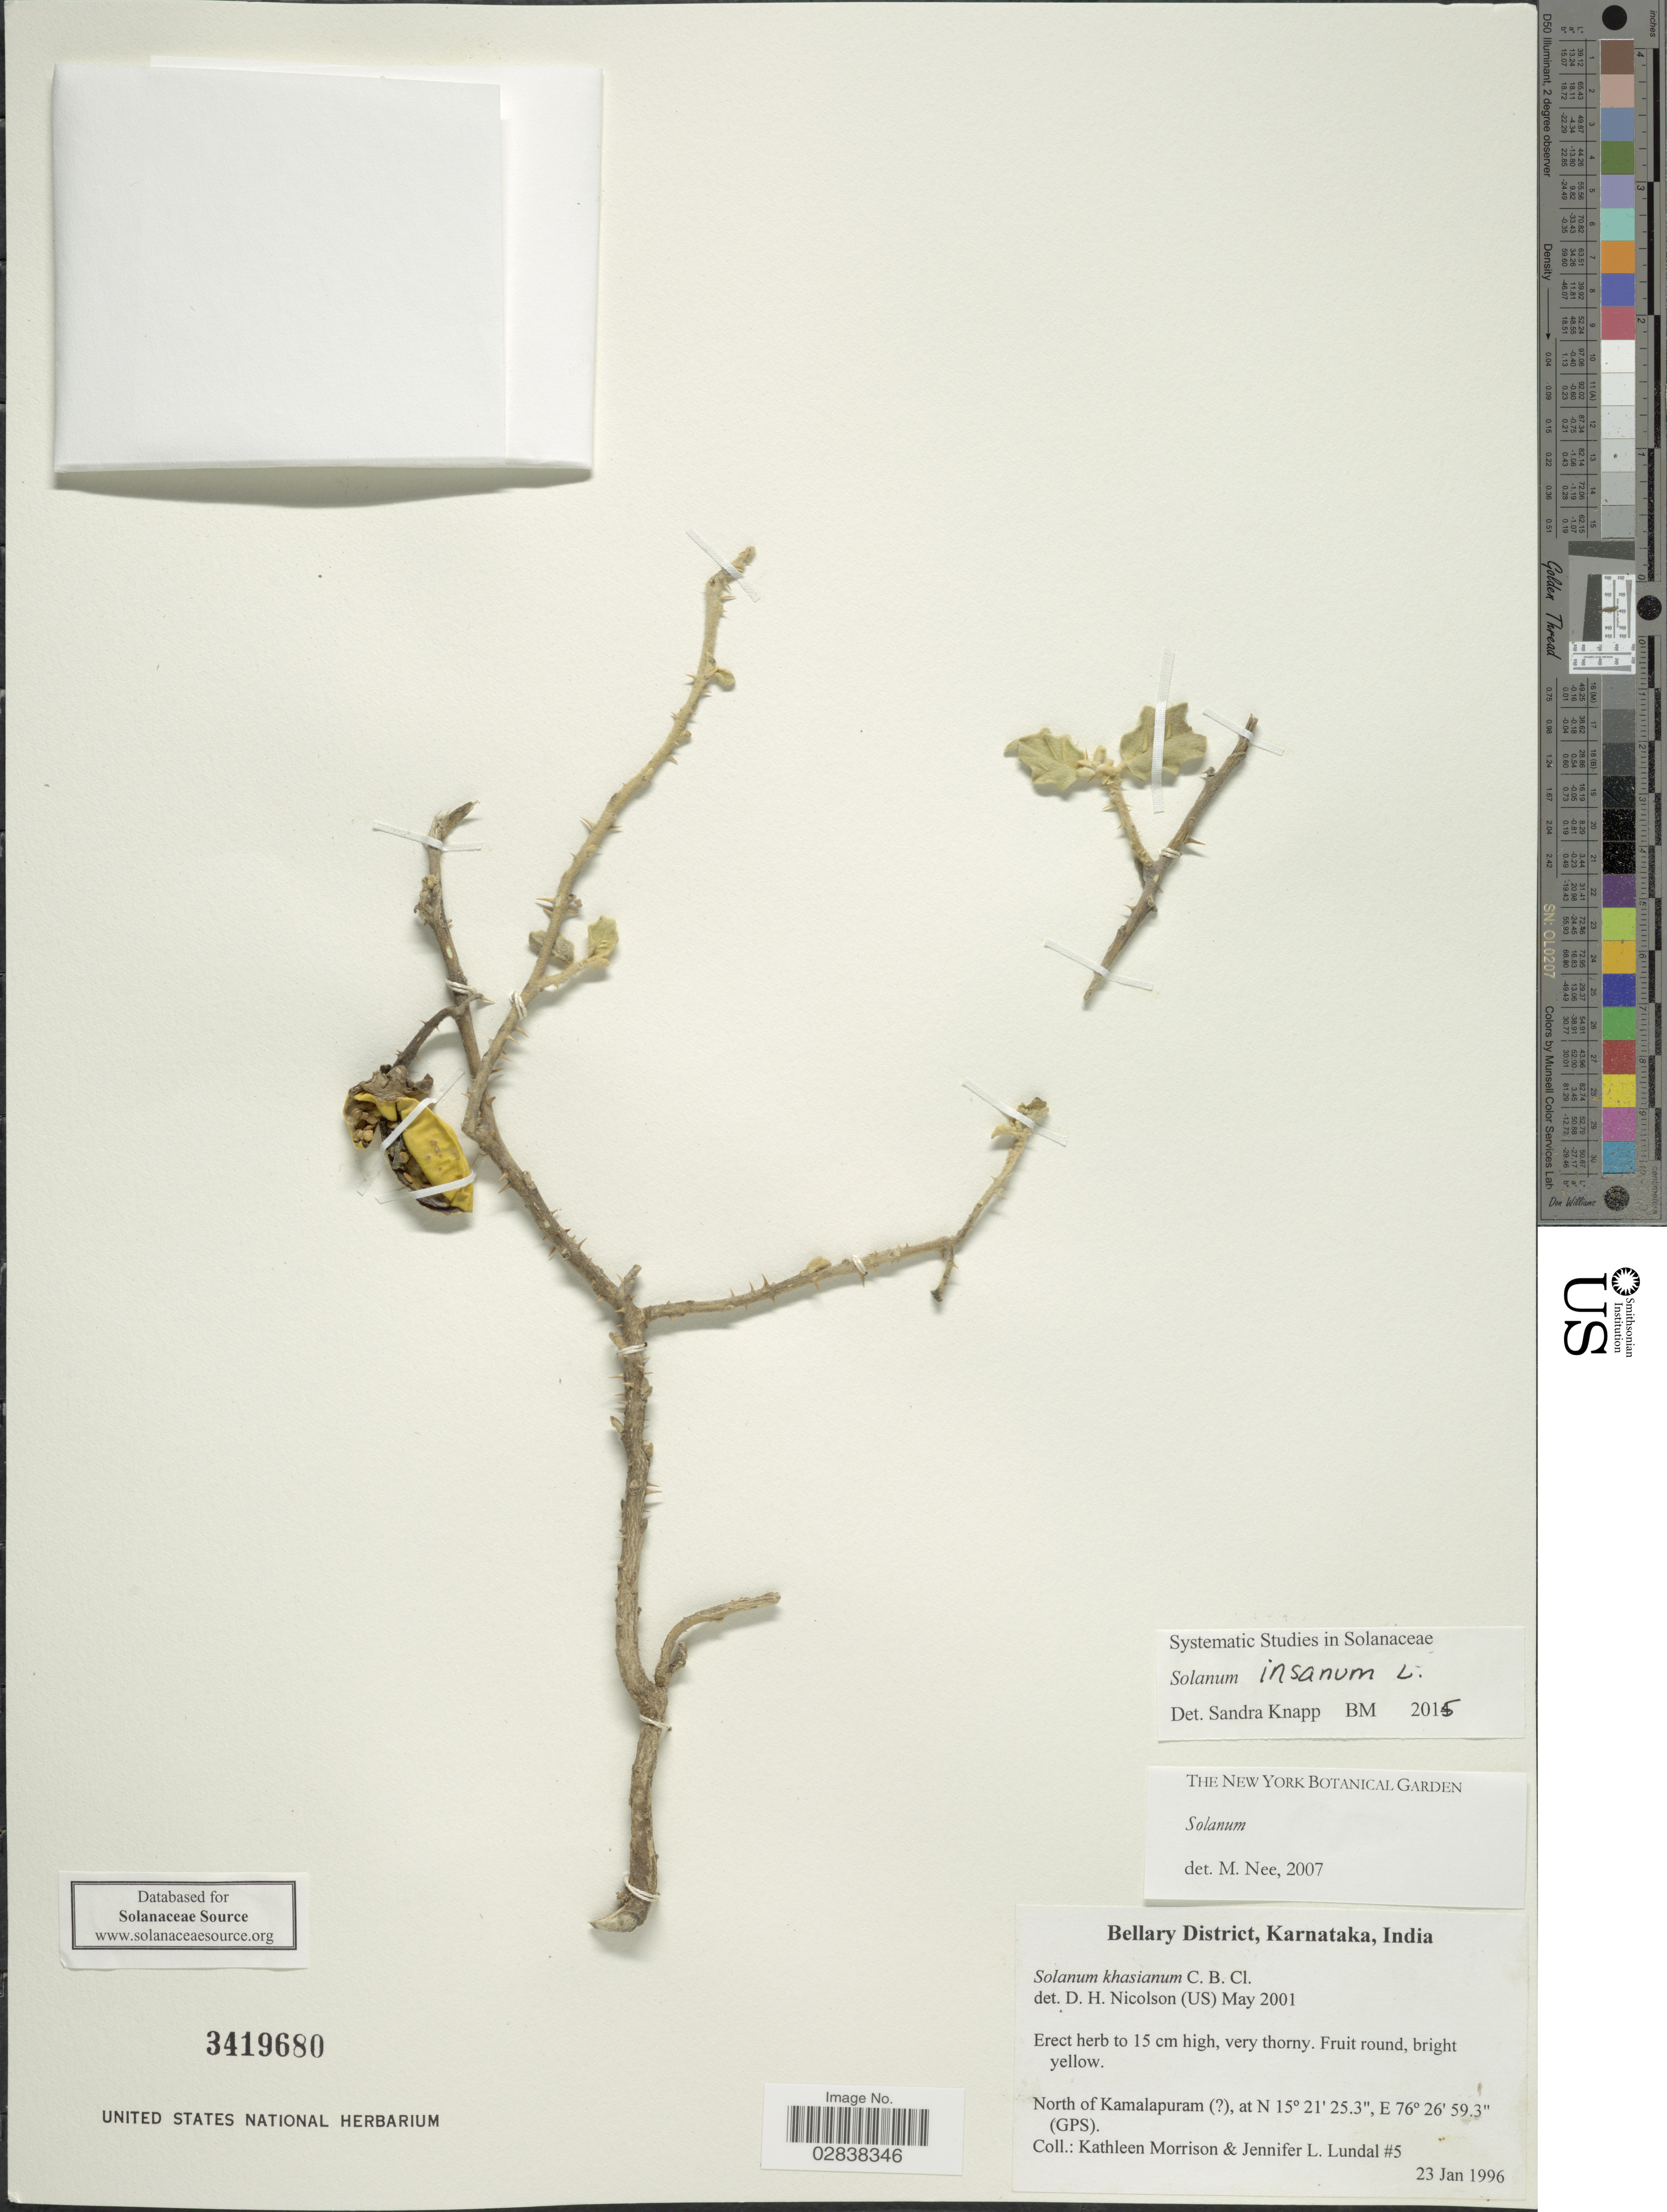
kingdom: Plantae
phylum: Tracheophyta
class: Magnoliopsida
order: Solanales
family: Solanaceae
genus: Solanum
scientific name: Solanum incanum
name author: L.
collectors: K. Morrison & J. Lundal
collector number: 5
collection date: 1996-01-23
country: India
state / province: Karnataka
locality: Bellary District, North of Kamalapuram.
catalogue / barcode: US 3419680